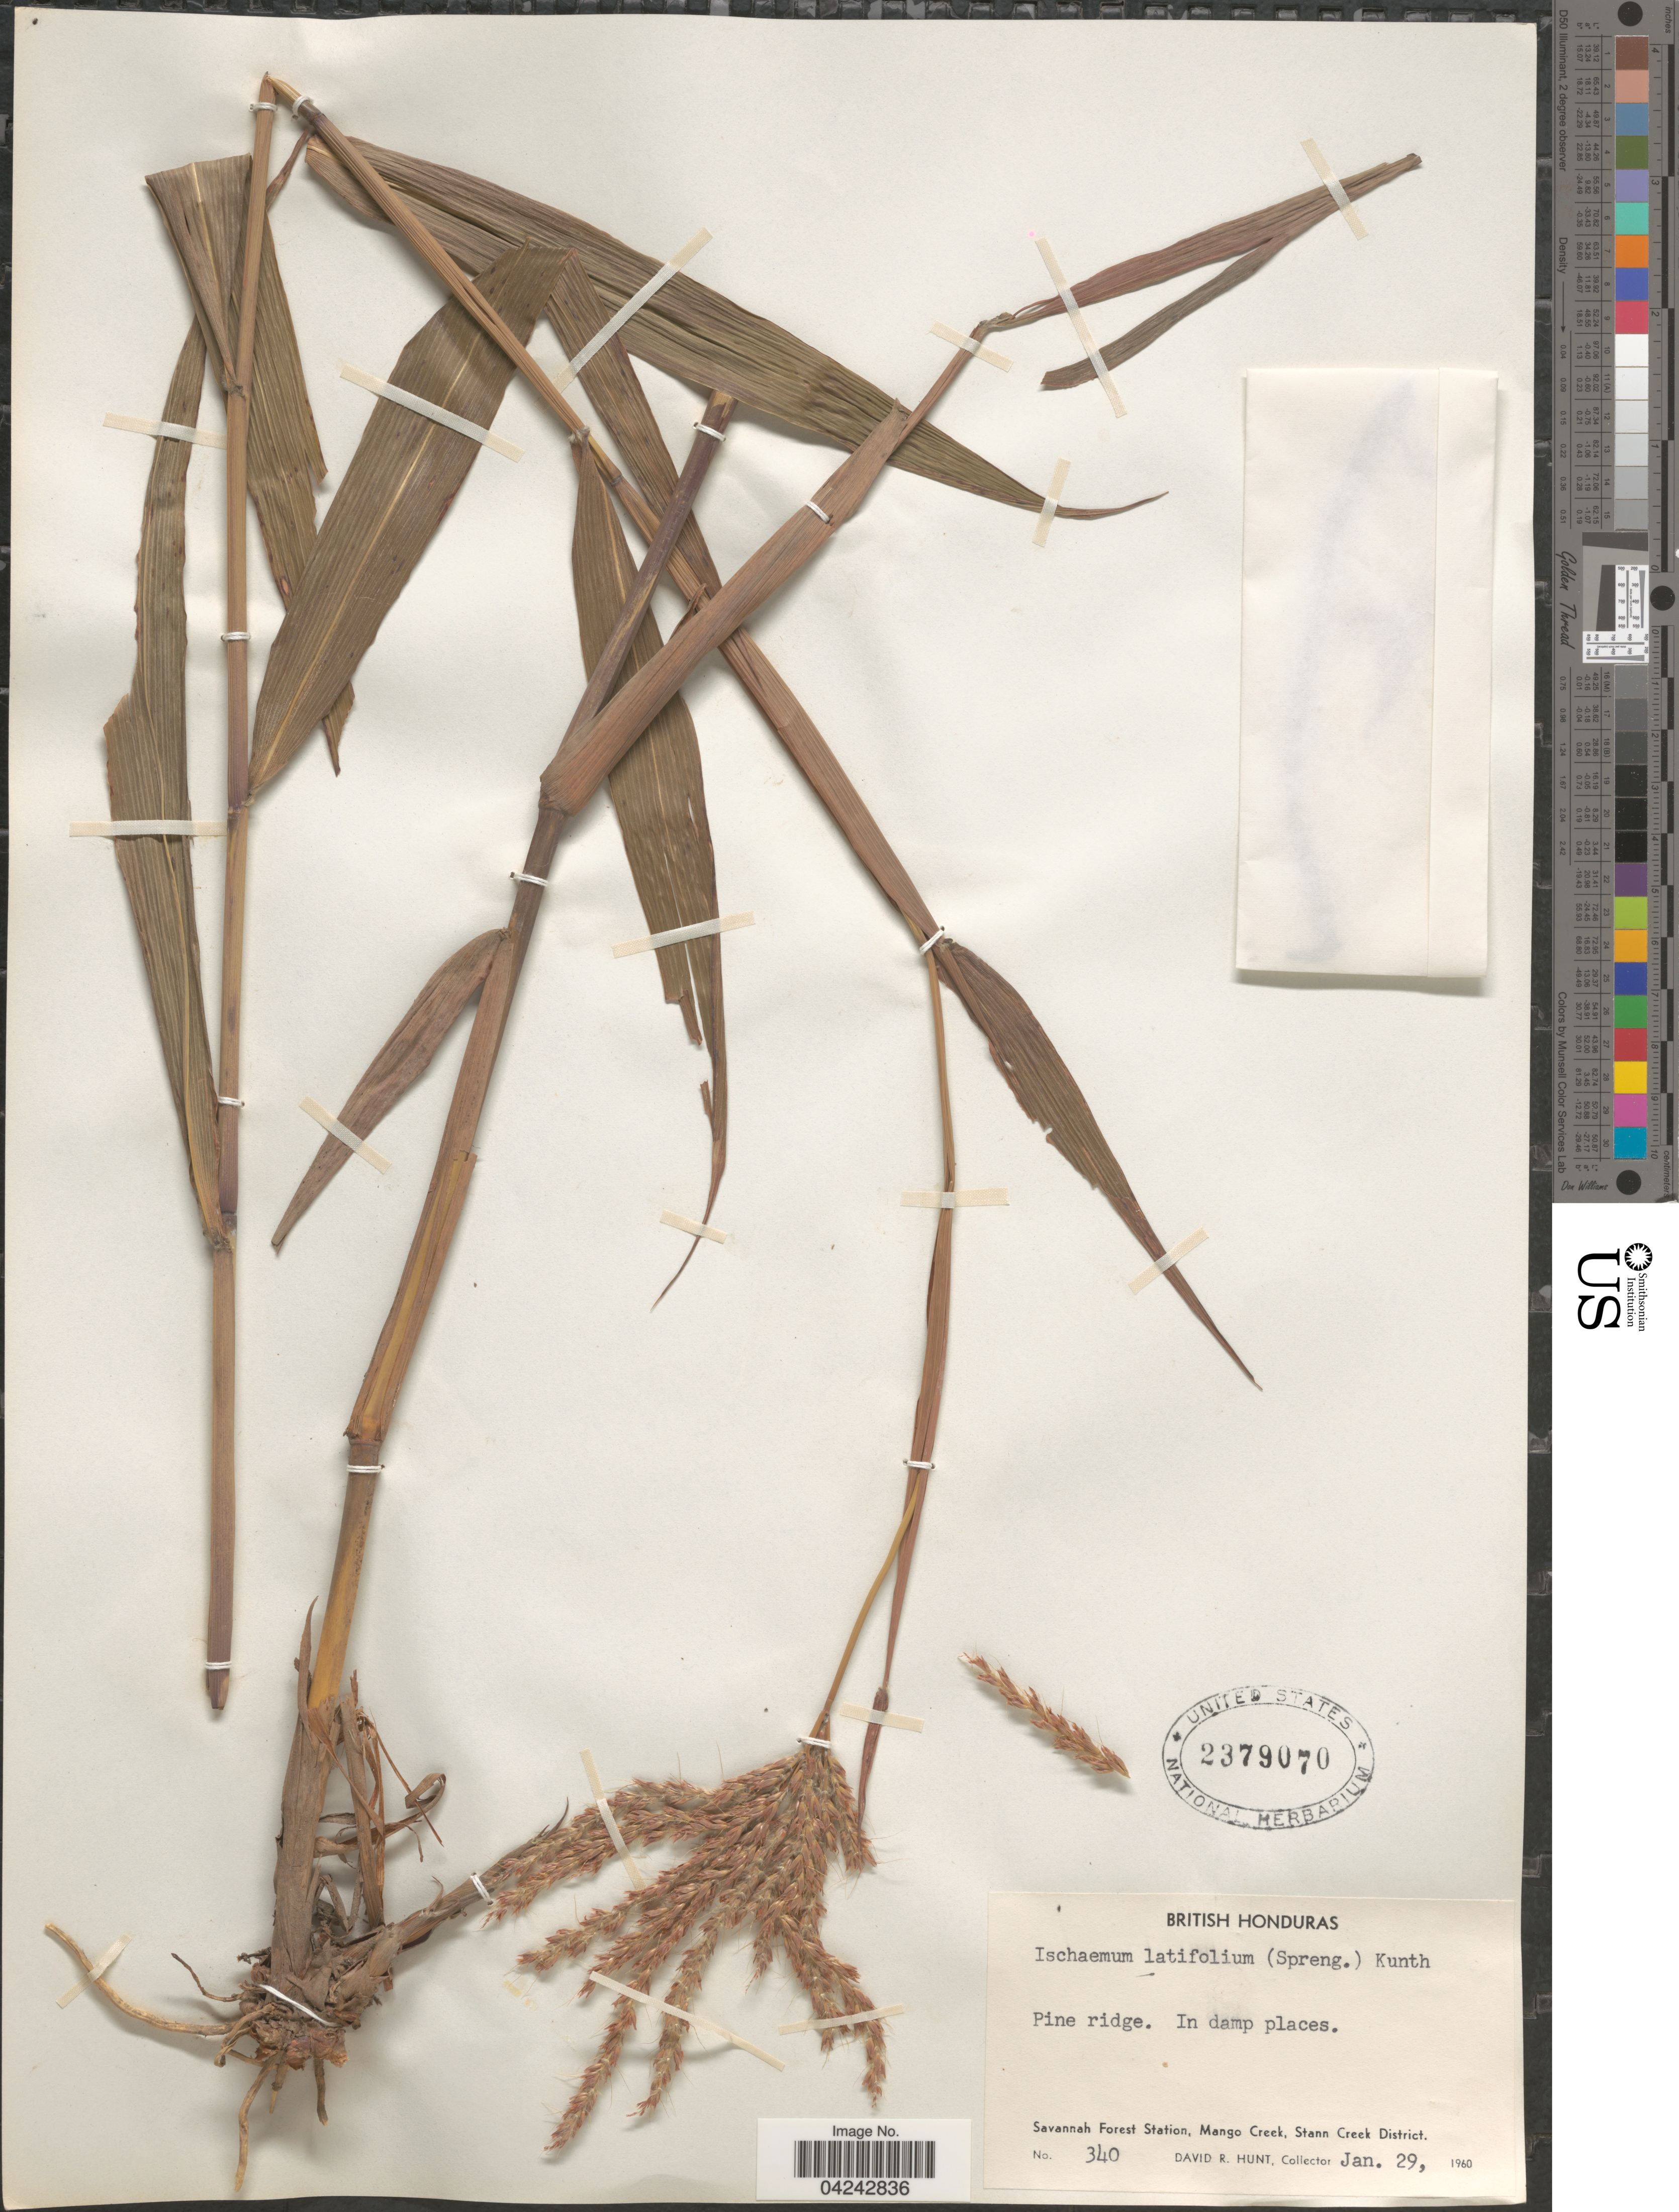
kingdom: Plantae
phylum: Tracheophyta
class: Liliopsida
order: Poales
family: Poaceae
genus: Ischaemum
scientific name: Ischaemum latifolium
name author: (Spreng.) Kunth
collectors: D. Hunt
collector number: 340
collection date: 1960-01-29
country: Belize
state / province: Stann Creek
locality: British Honduras. Pine ridge. Savannah Forest Station, Mango Creek, Stann Creek District.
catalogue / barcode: US 2379070